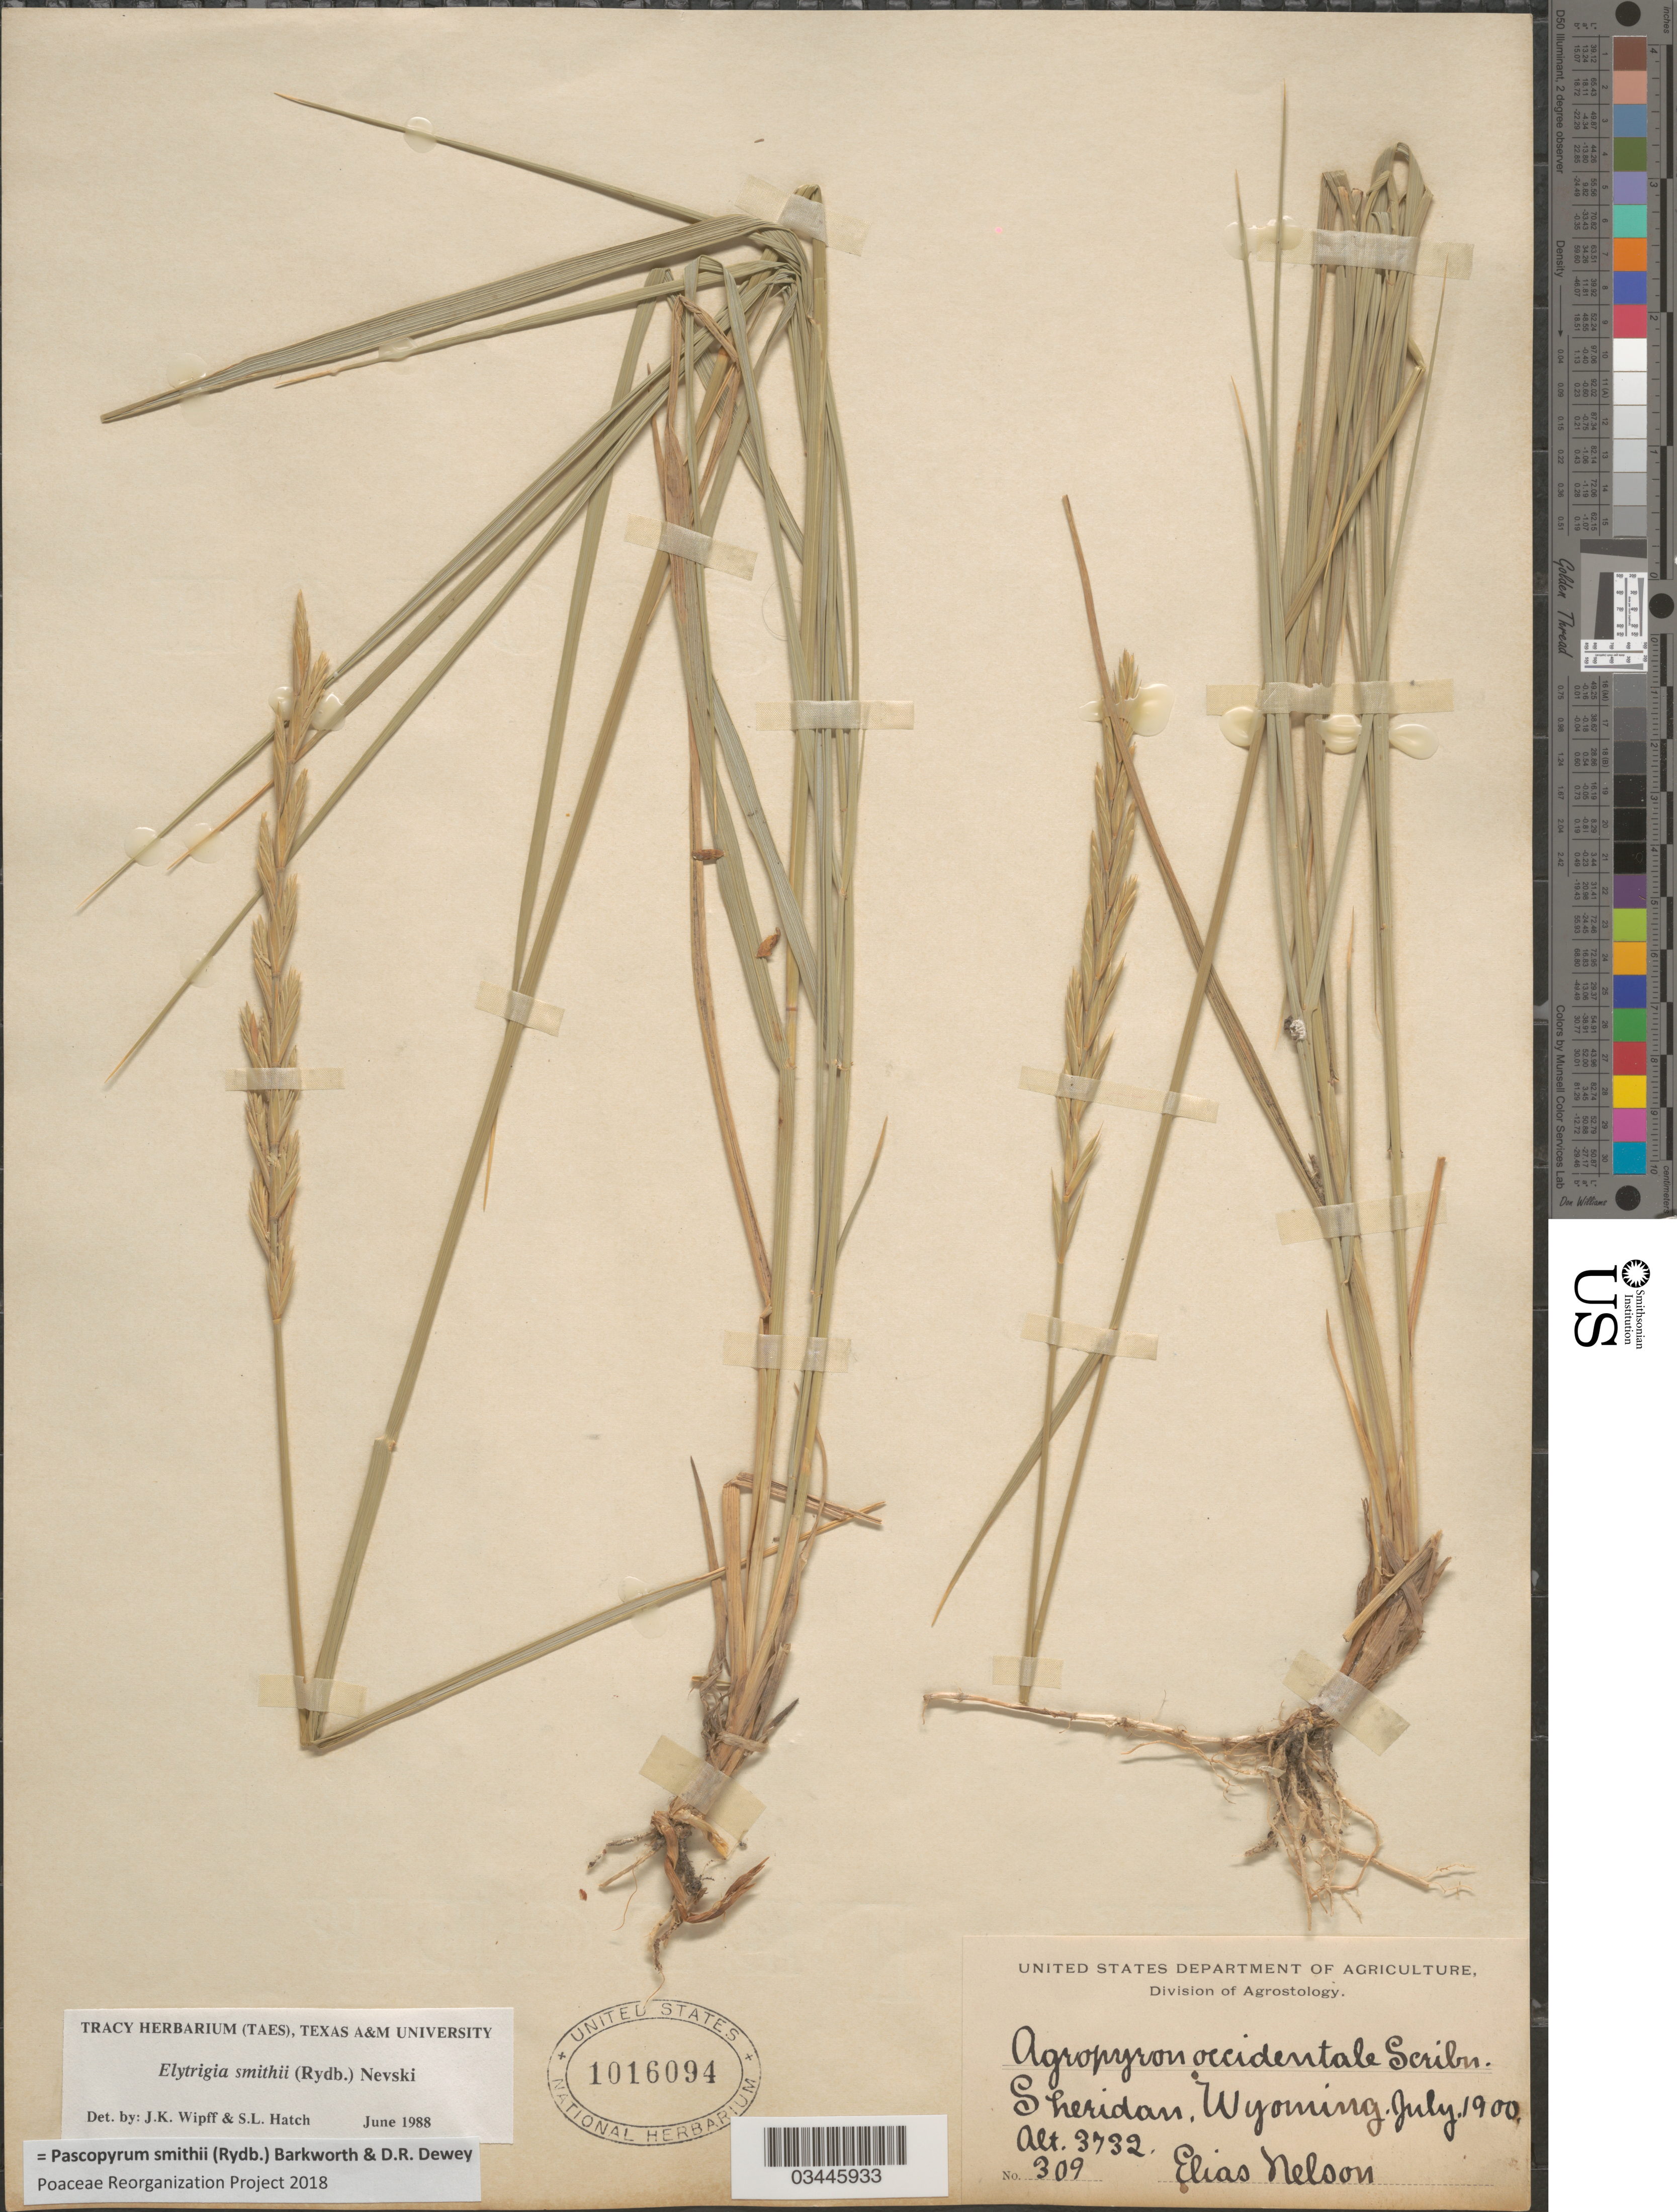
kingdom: Plantae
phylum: Tracheophyta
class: Liliopsida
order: Poales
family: Poaceae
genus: Pascopyrum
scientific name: Pascopyrum smithii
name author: (Rydb.) Barkworth & Dewey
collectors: E. Nelson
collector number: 309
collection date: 1900-07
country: United States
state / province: Wyoming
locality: Sheridan.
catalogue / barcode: US 1016094